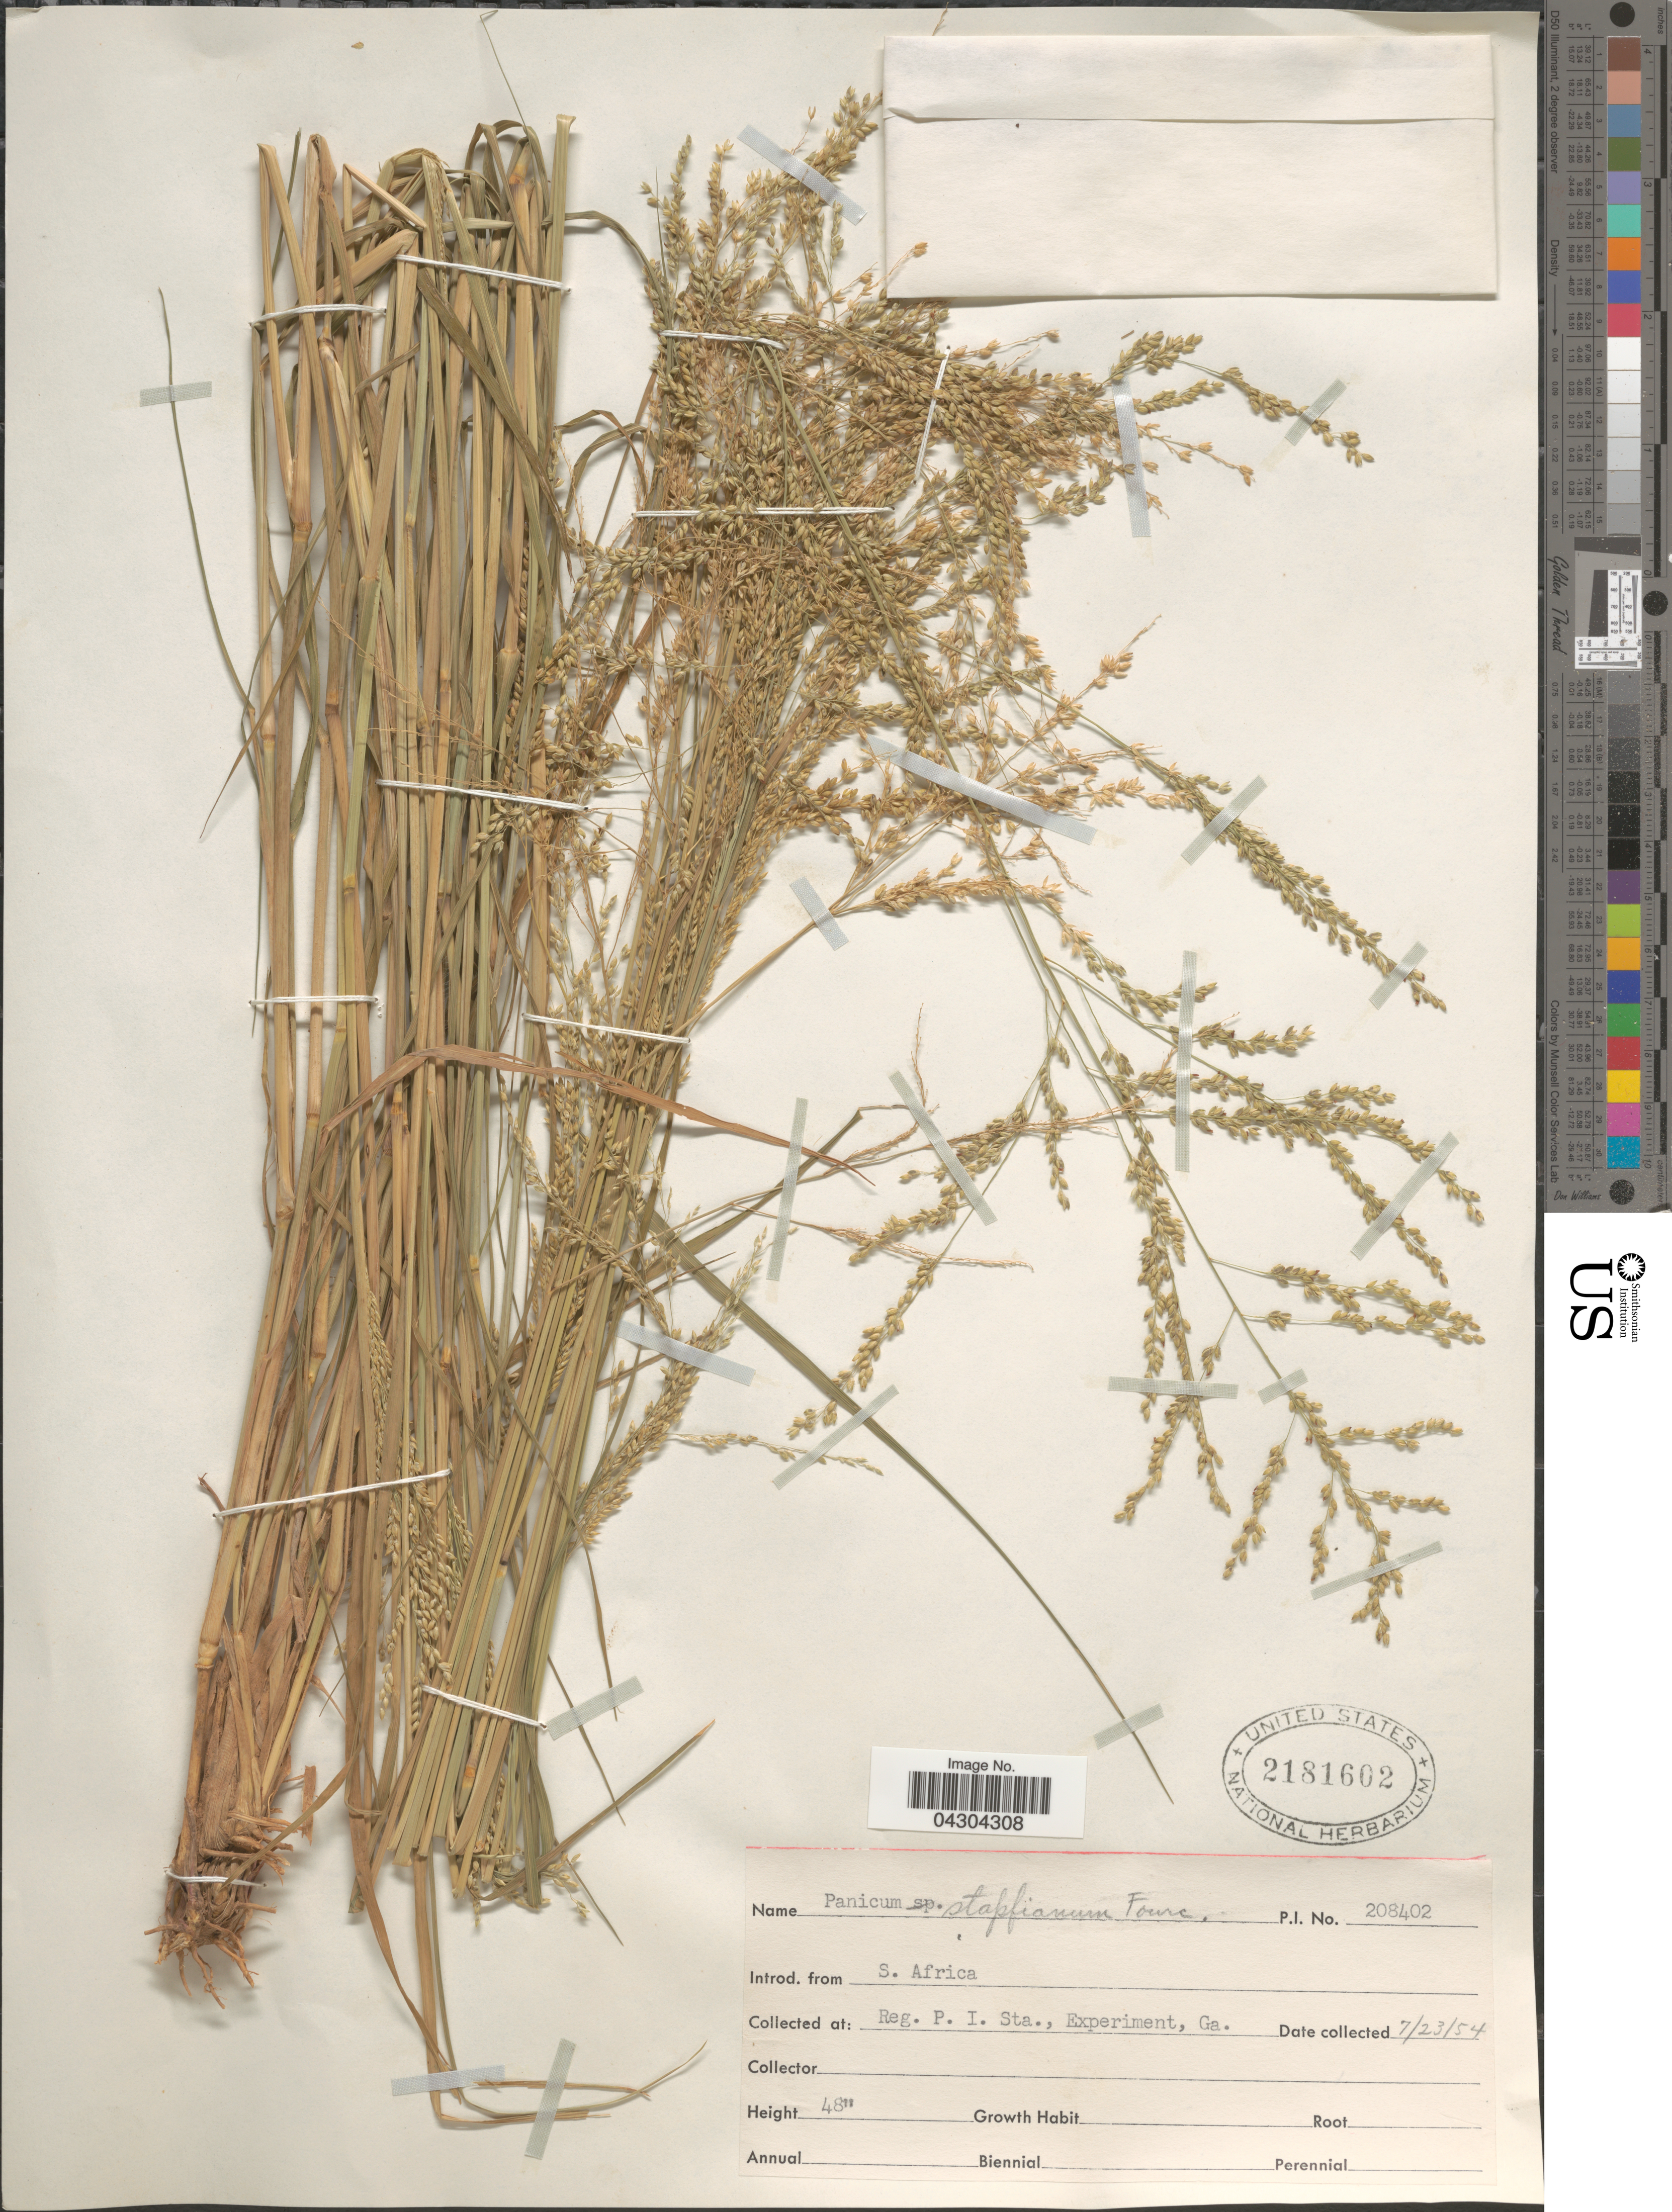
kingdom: Plantae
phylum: Tracheophyta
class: Liliopsida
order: Poales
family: Poaceae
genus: Panicum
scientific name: Panicum stapfianum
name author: Fourc.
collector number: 208402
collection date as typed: Transcribed d/m/y: 23/7/54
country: United States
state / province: Georgia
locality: Reg. P. I. Sta., Experiment.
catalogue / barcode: US 2181602